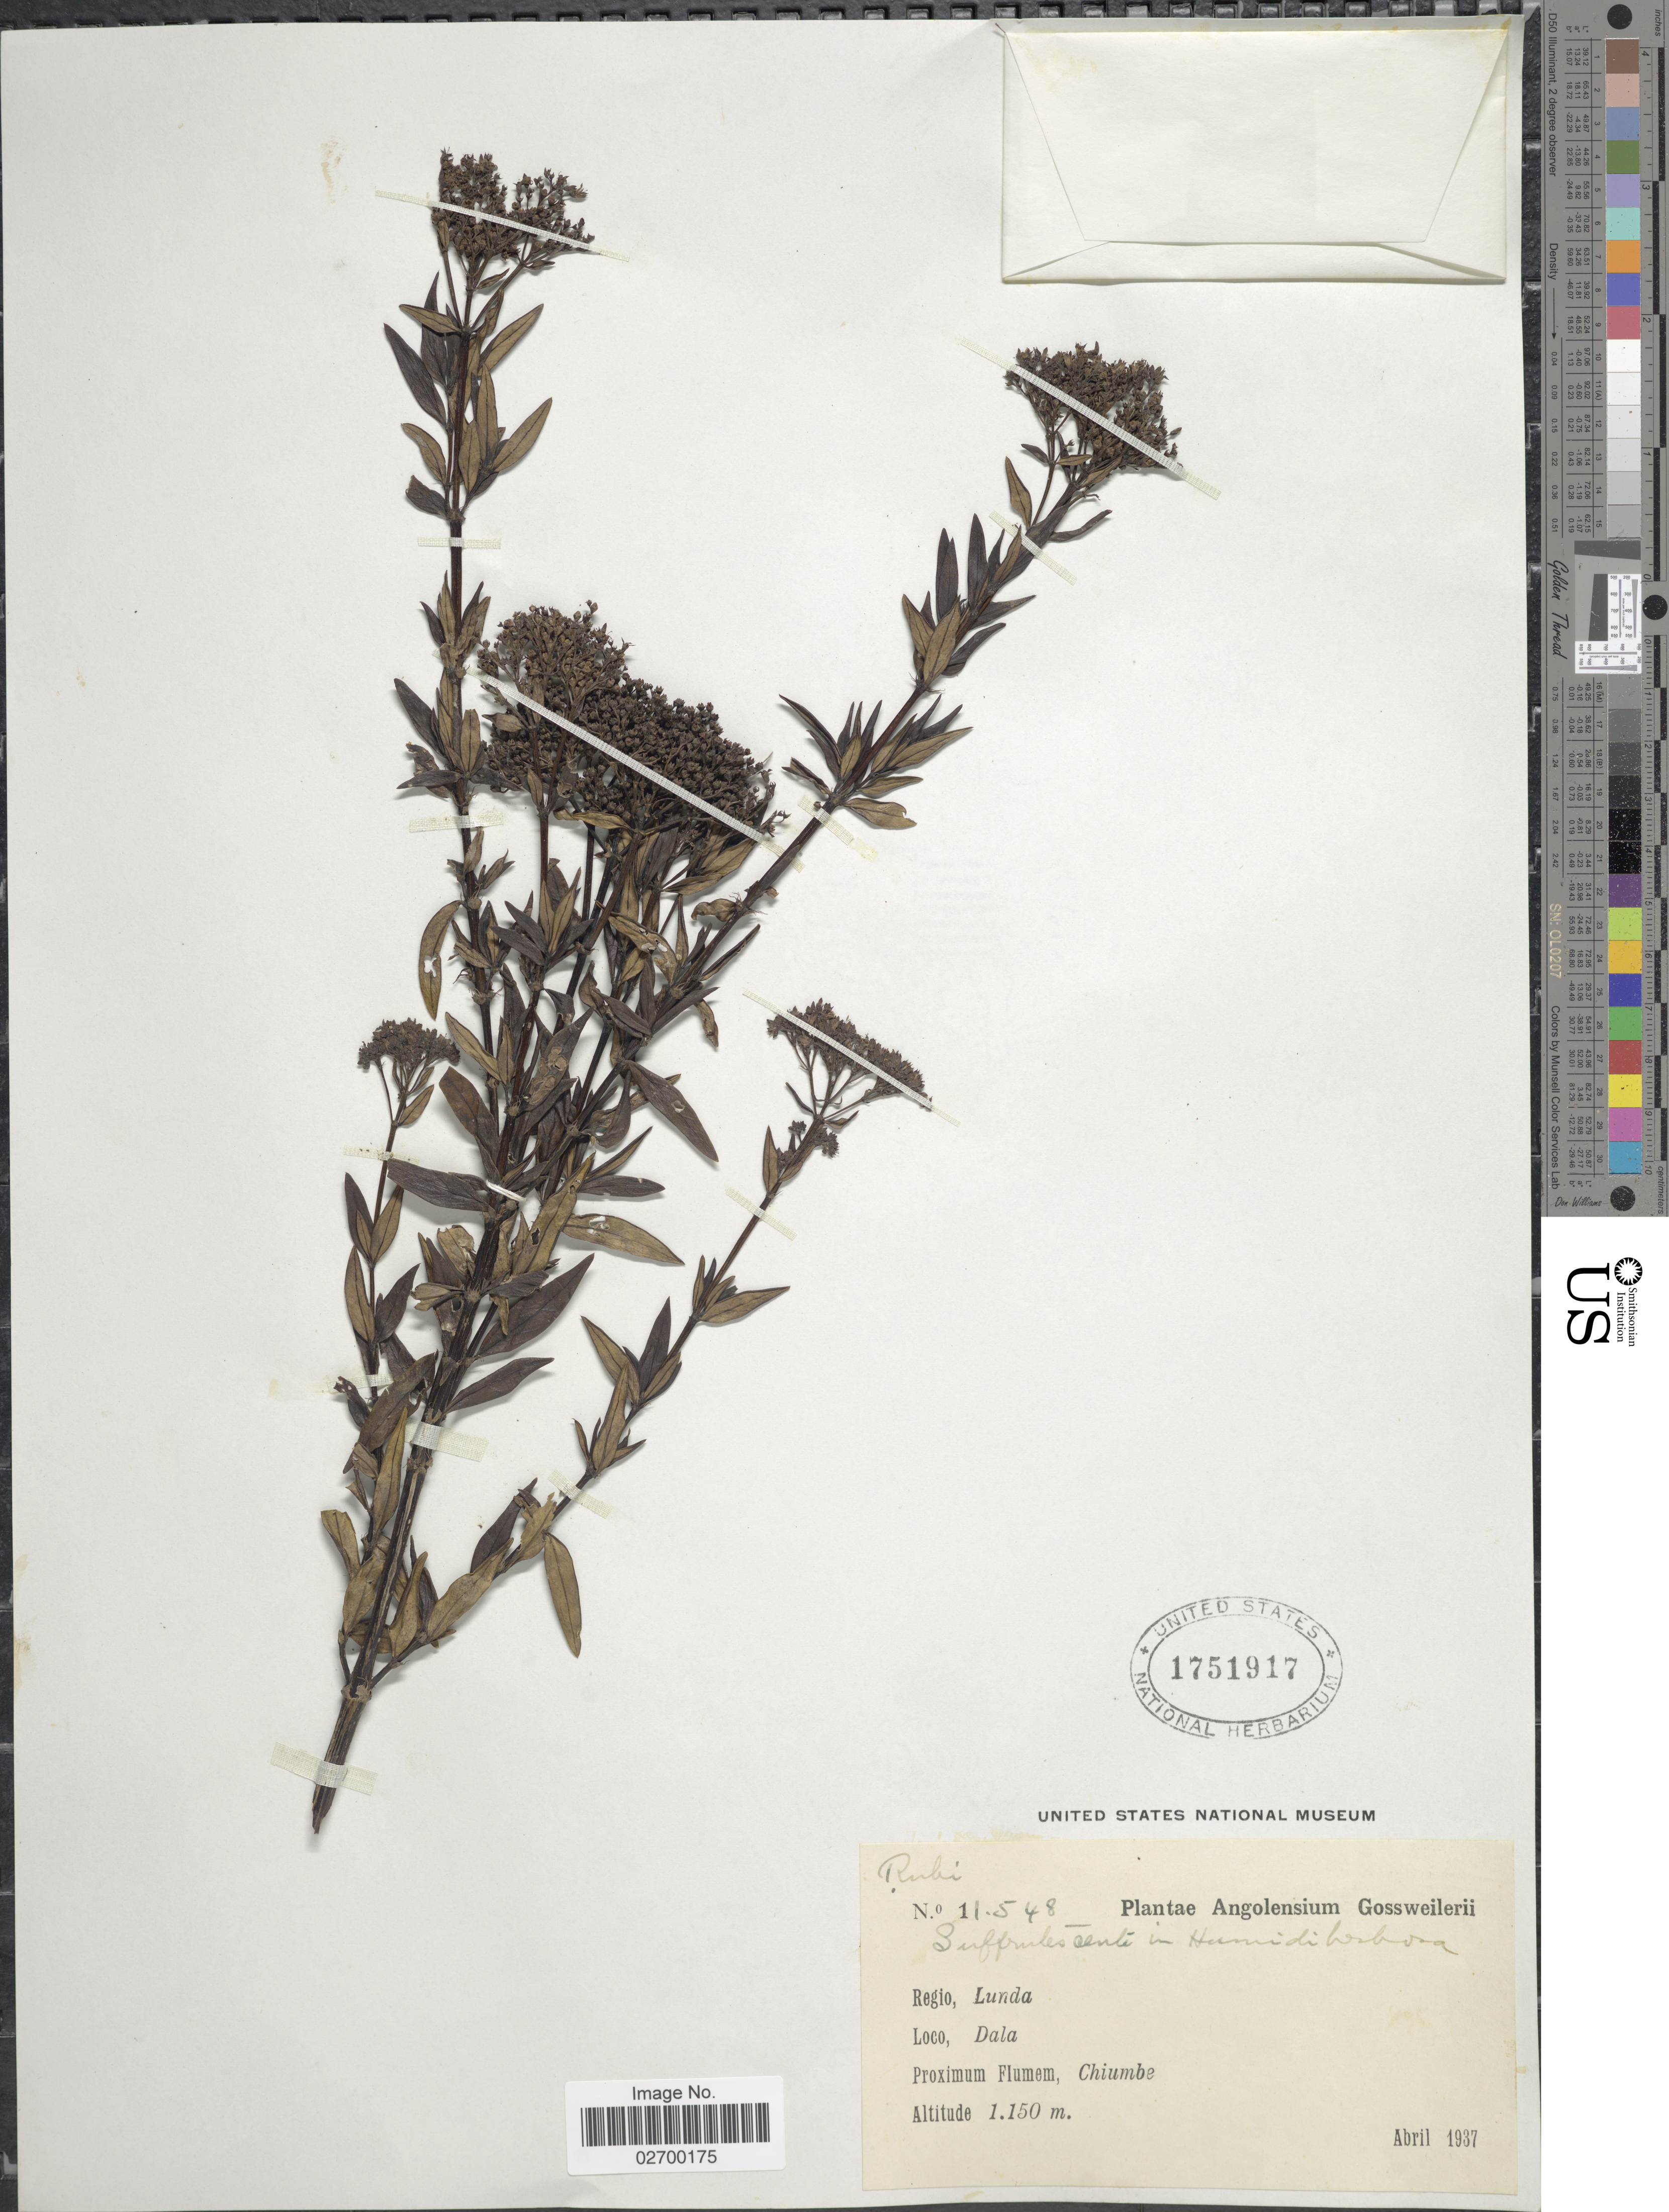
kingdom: Plantae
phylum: Tracheophyta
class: Magnoliopsida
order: Gentianales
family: Rubiaceae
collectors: -. Gossweiler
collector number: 11548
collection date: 1937-04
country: Angola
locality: Rgio Lunda, Dala. Chiumbe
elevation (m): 1150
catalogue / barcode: US 1751917